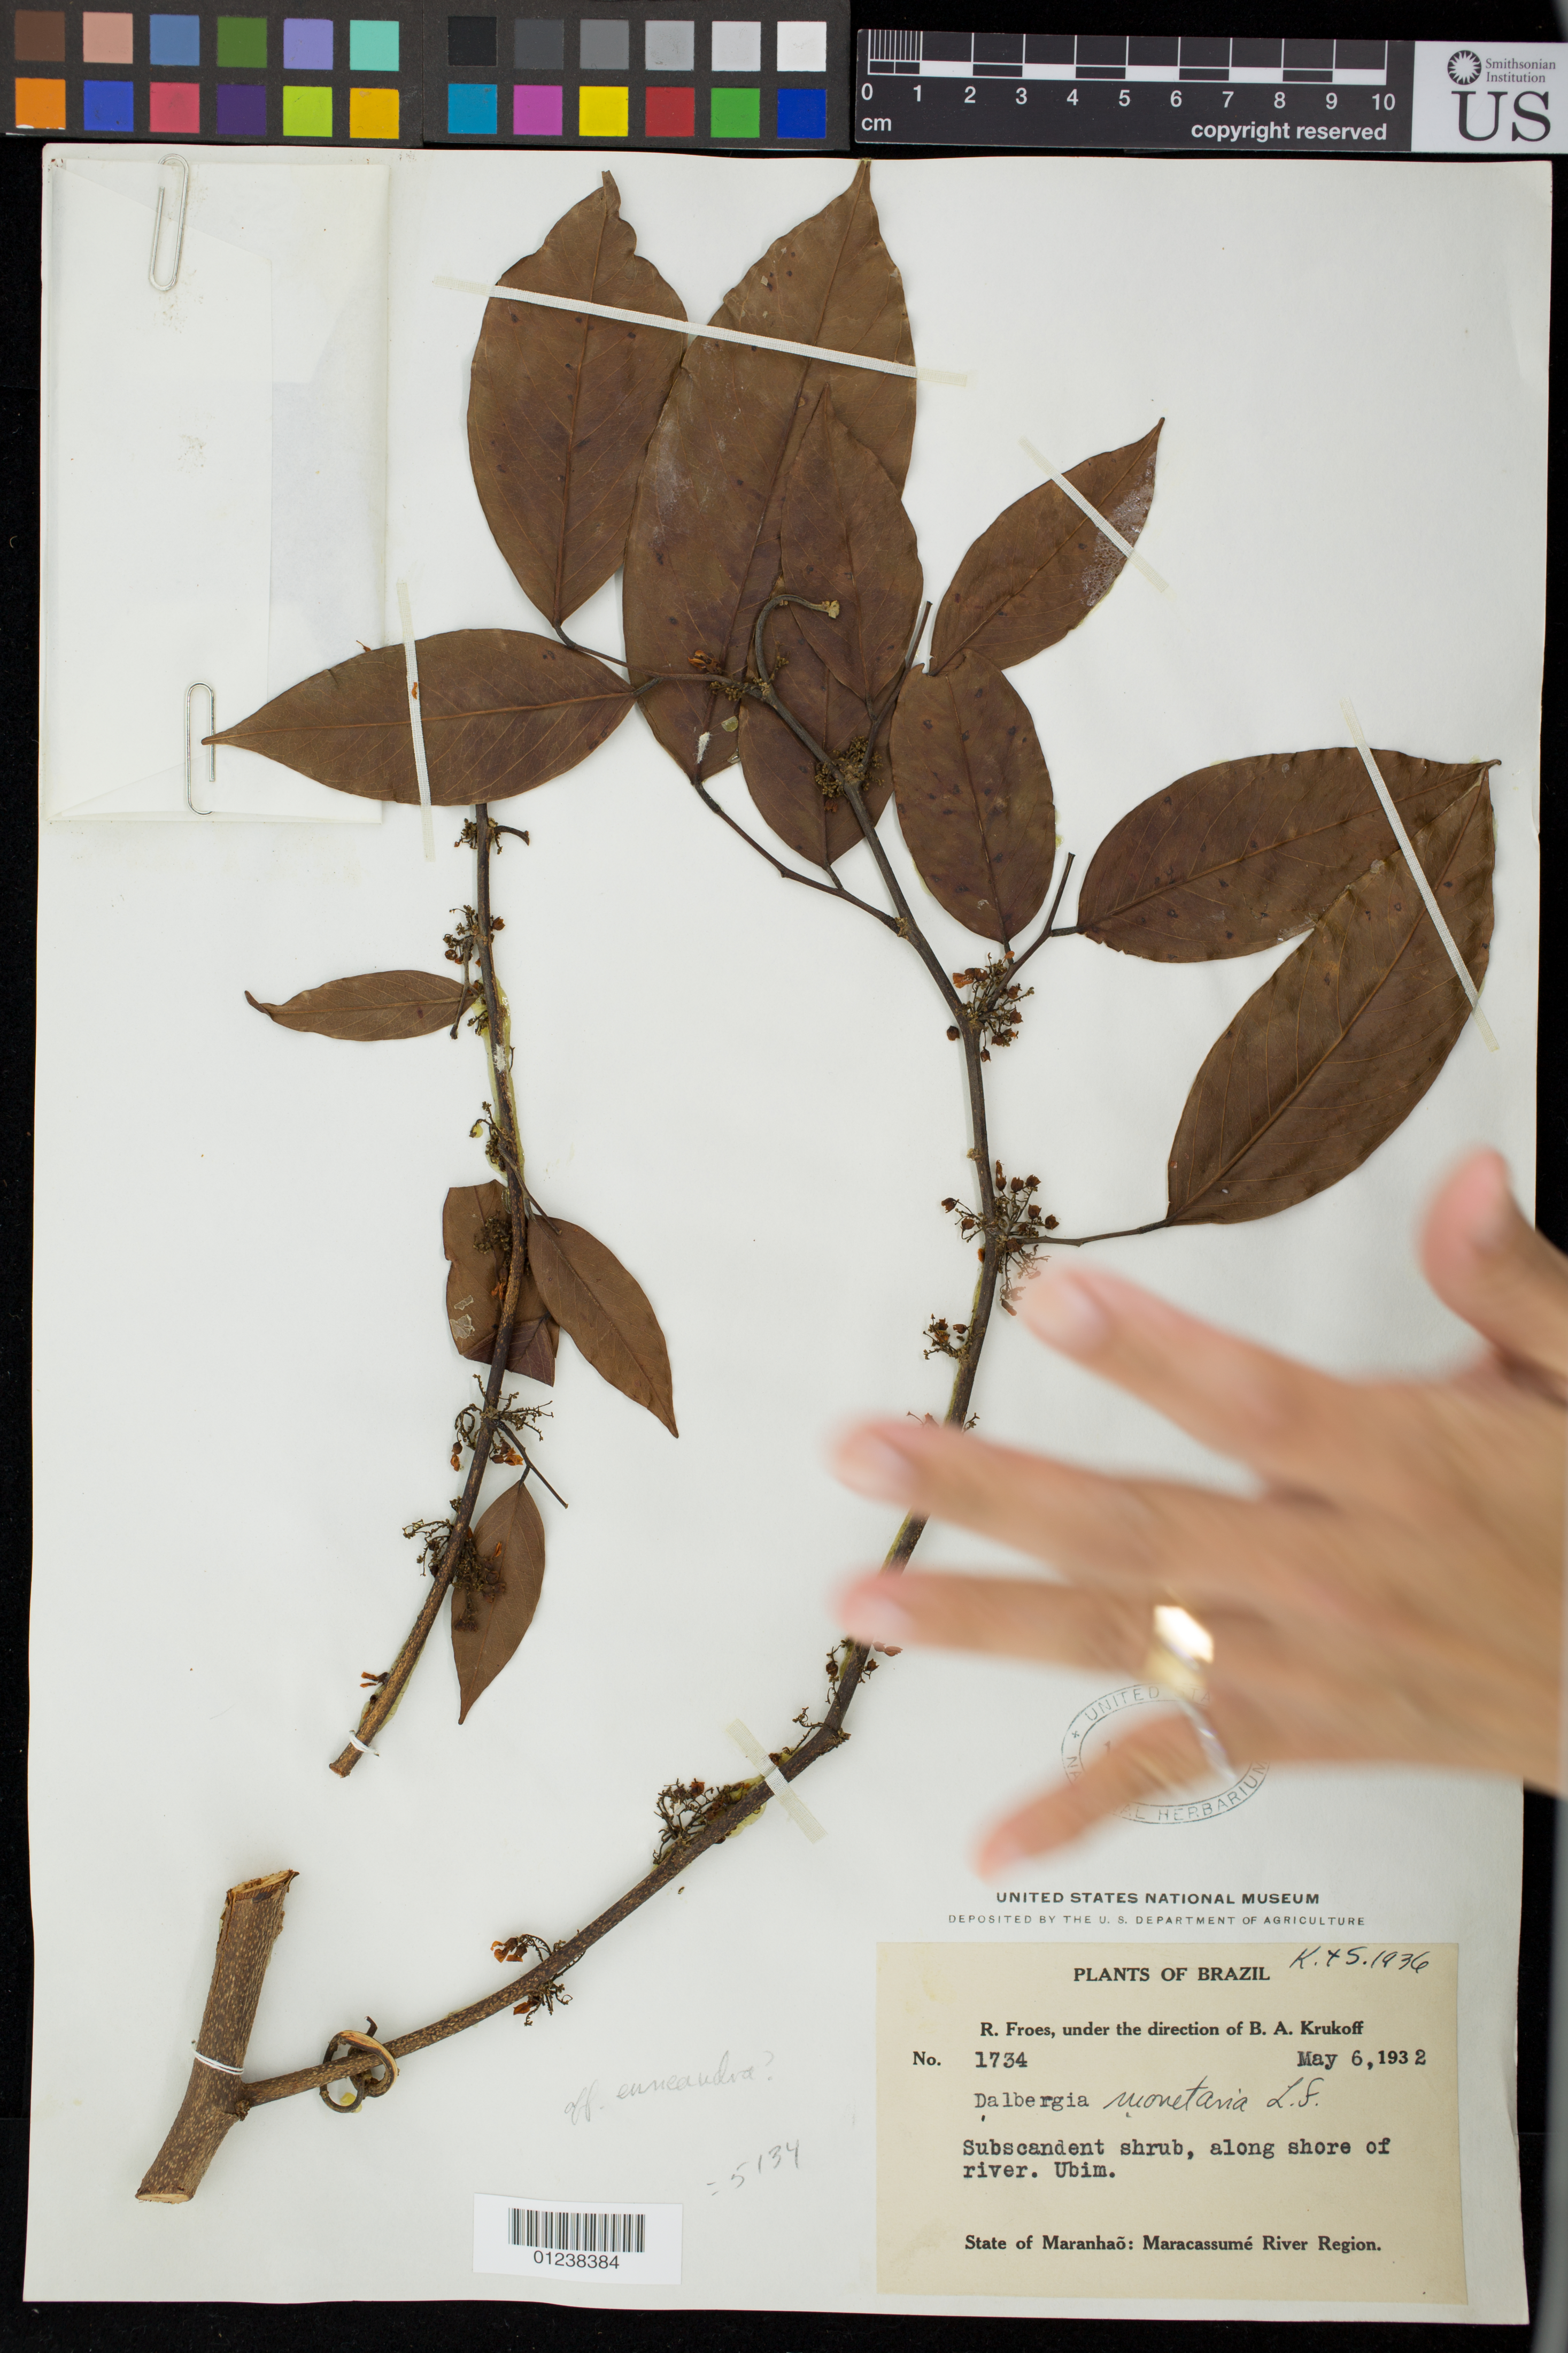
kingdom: Plantae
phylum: Tracheophyta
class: Magnoliopsida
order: Fabales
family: Fabaceae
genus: Dalbergia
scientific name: Dalbergia monetaria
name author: L. f.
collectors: R. L. Fróes & B. A. Krukoff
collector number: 1734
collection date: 1932-05-06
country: Brazil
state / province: Maranhão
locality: Maracassum y River Region